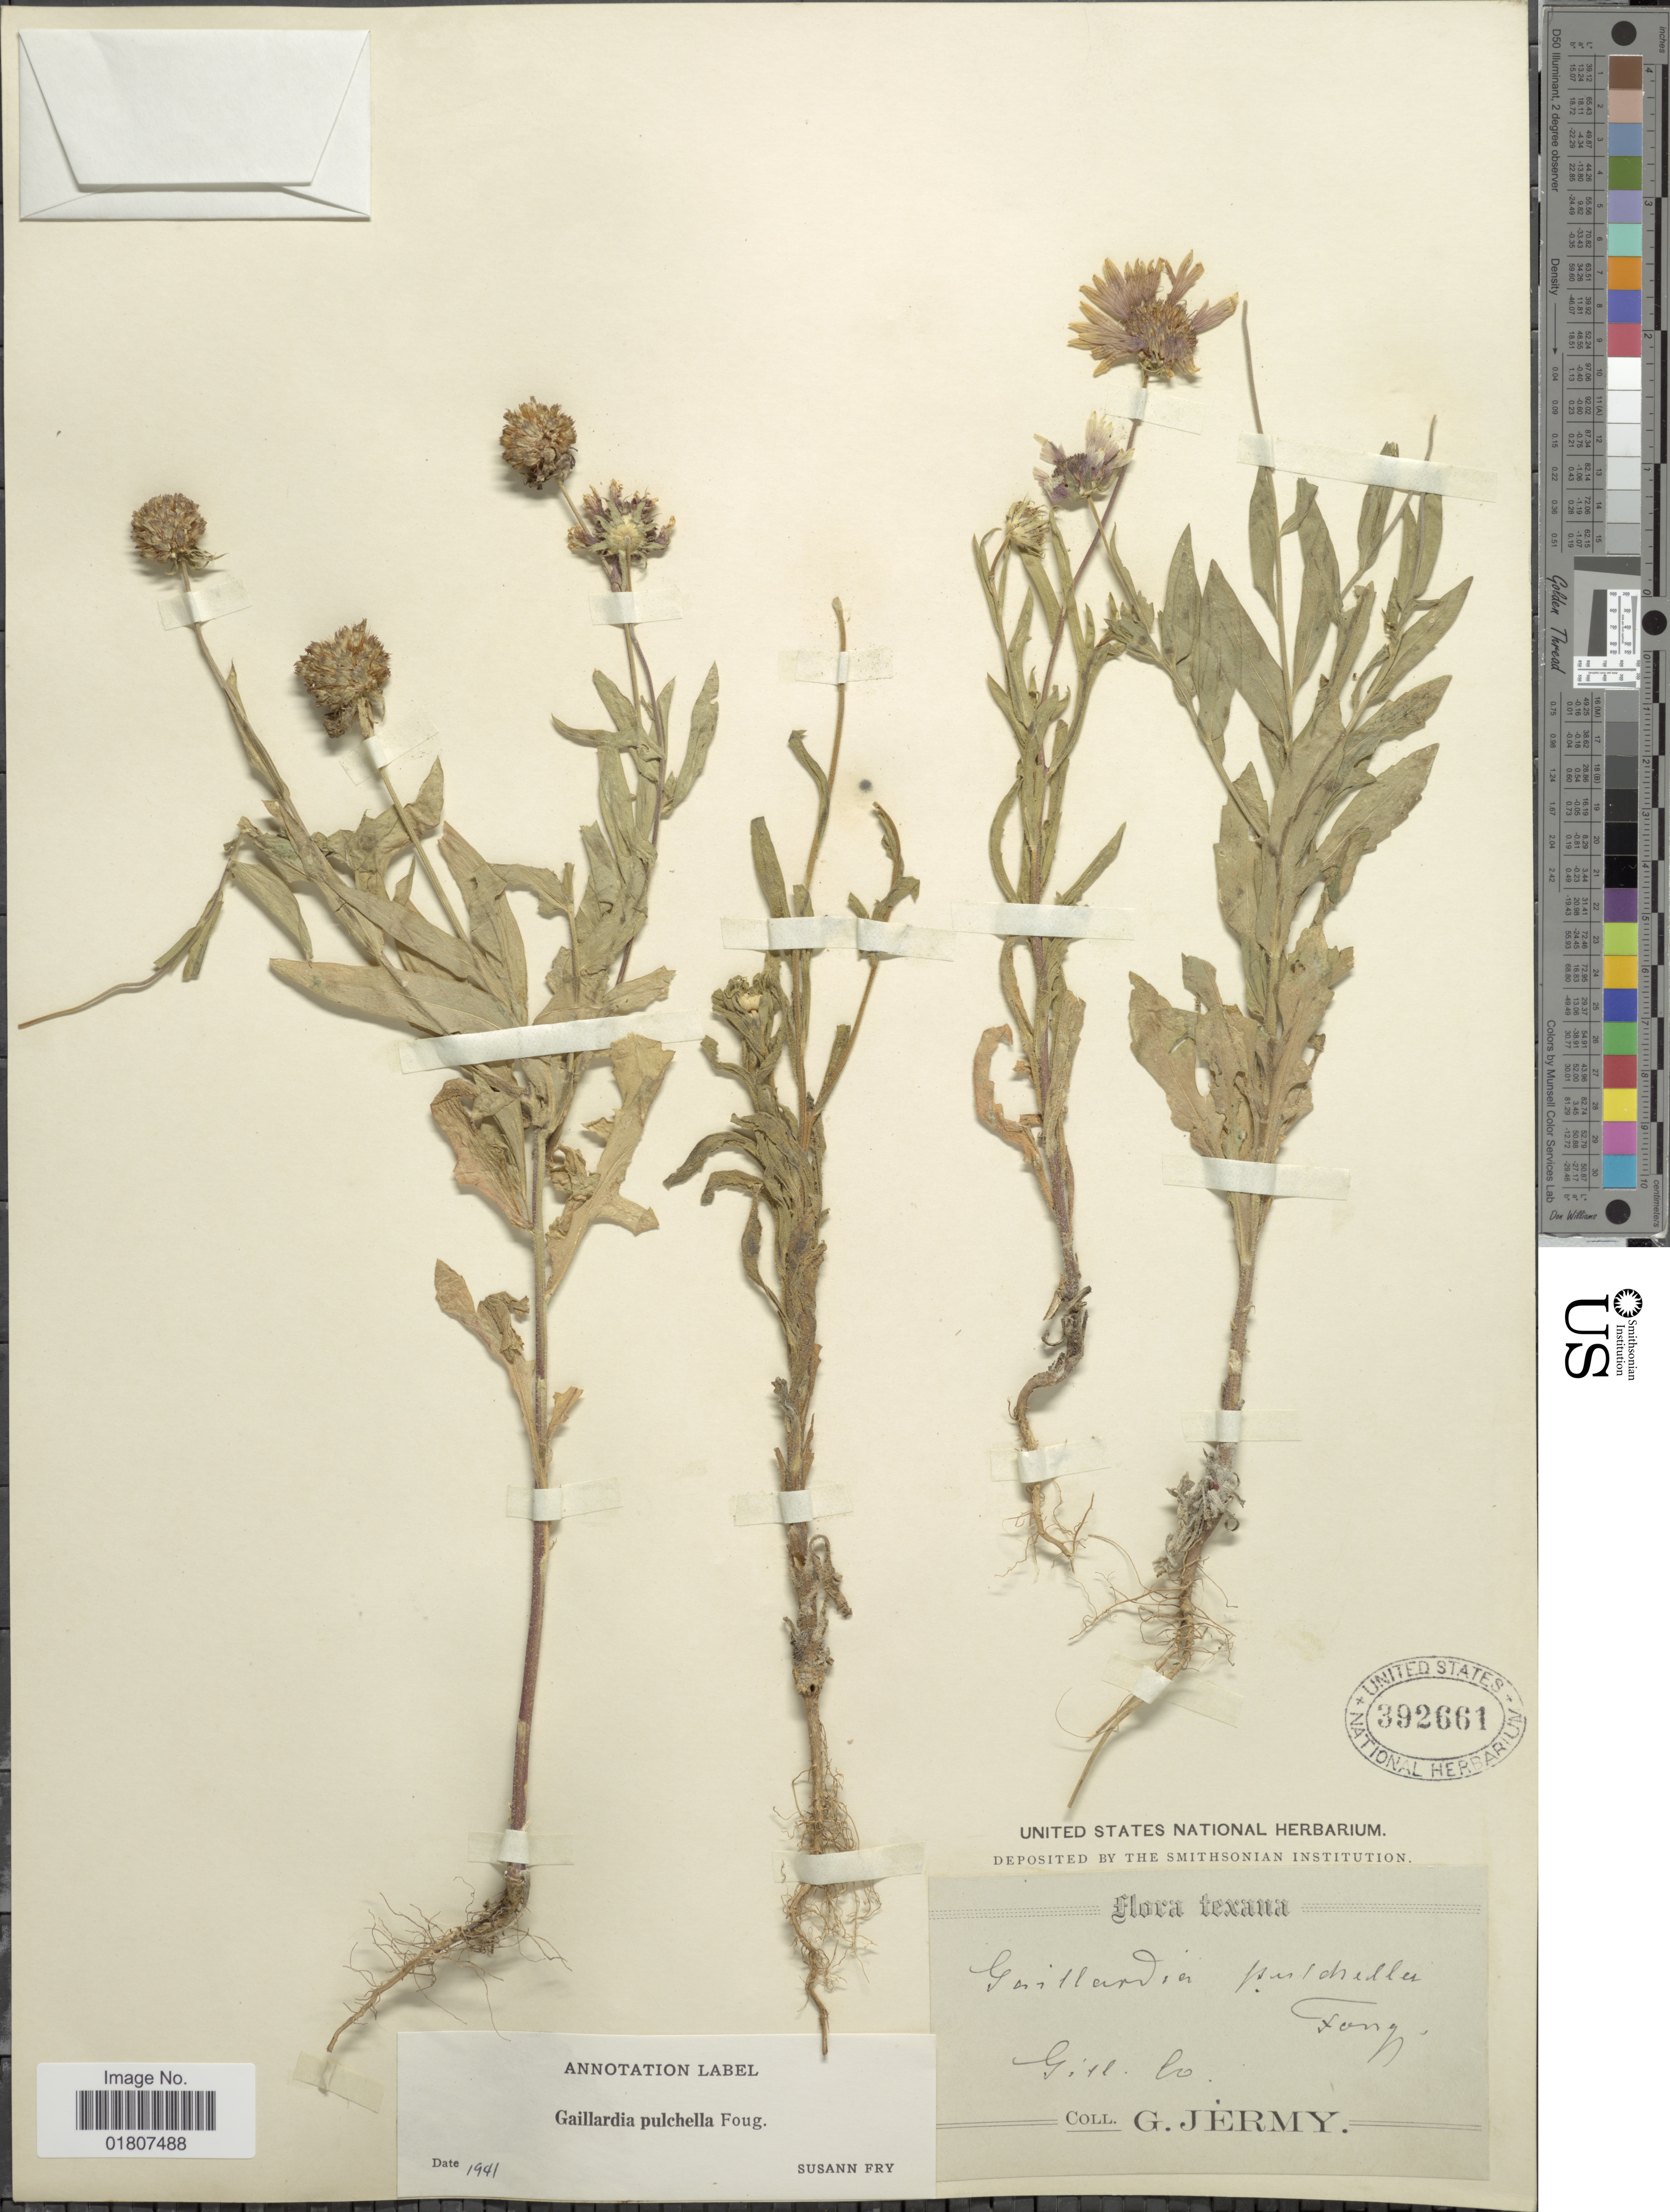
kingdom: Plantae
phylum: Tracheophyta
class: Magnoliopsida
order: Asterales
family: Asteraceae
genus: Gaillardia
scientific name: Gaillardia pulchella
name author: Foug.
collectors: G. Jermy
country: United States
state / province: Texas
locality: Gill Co.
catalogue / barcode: US 392661